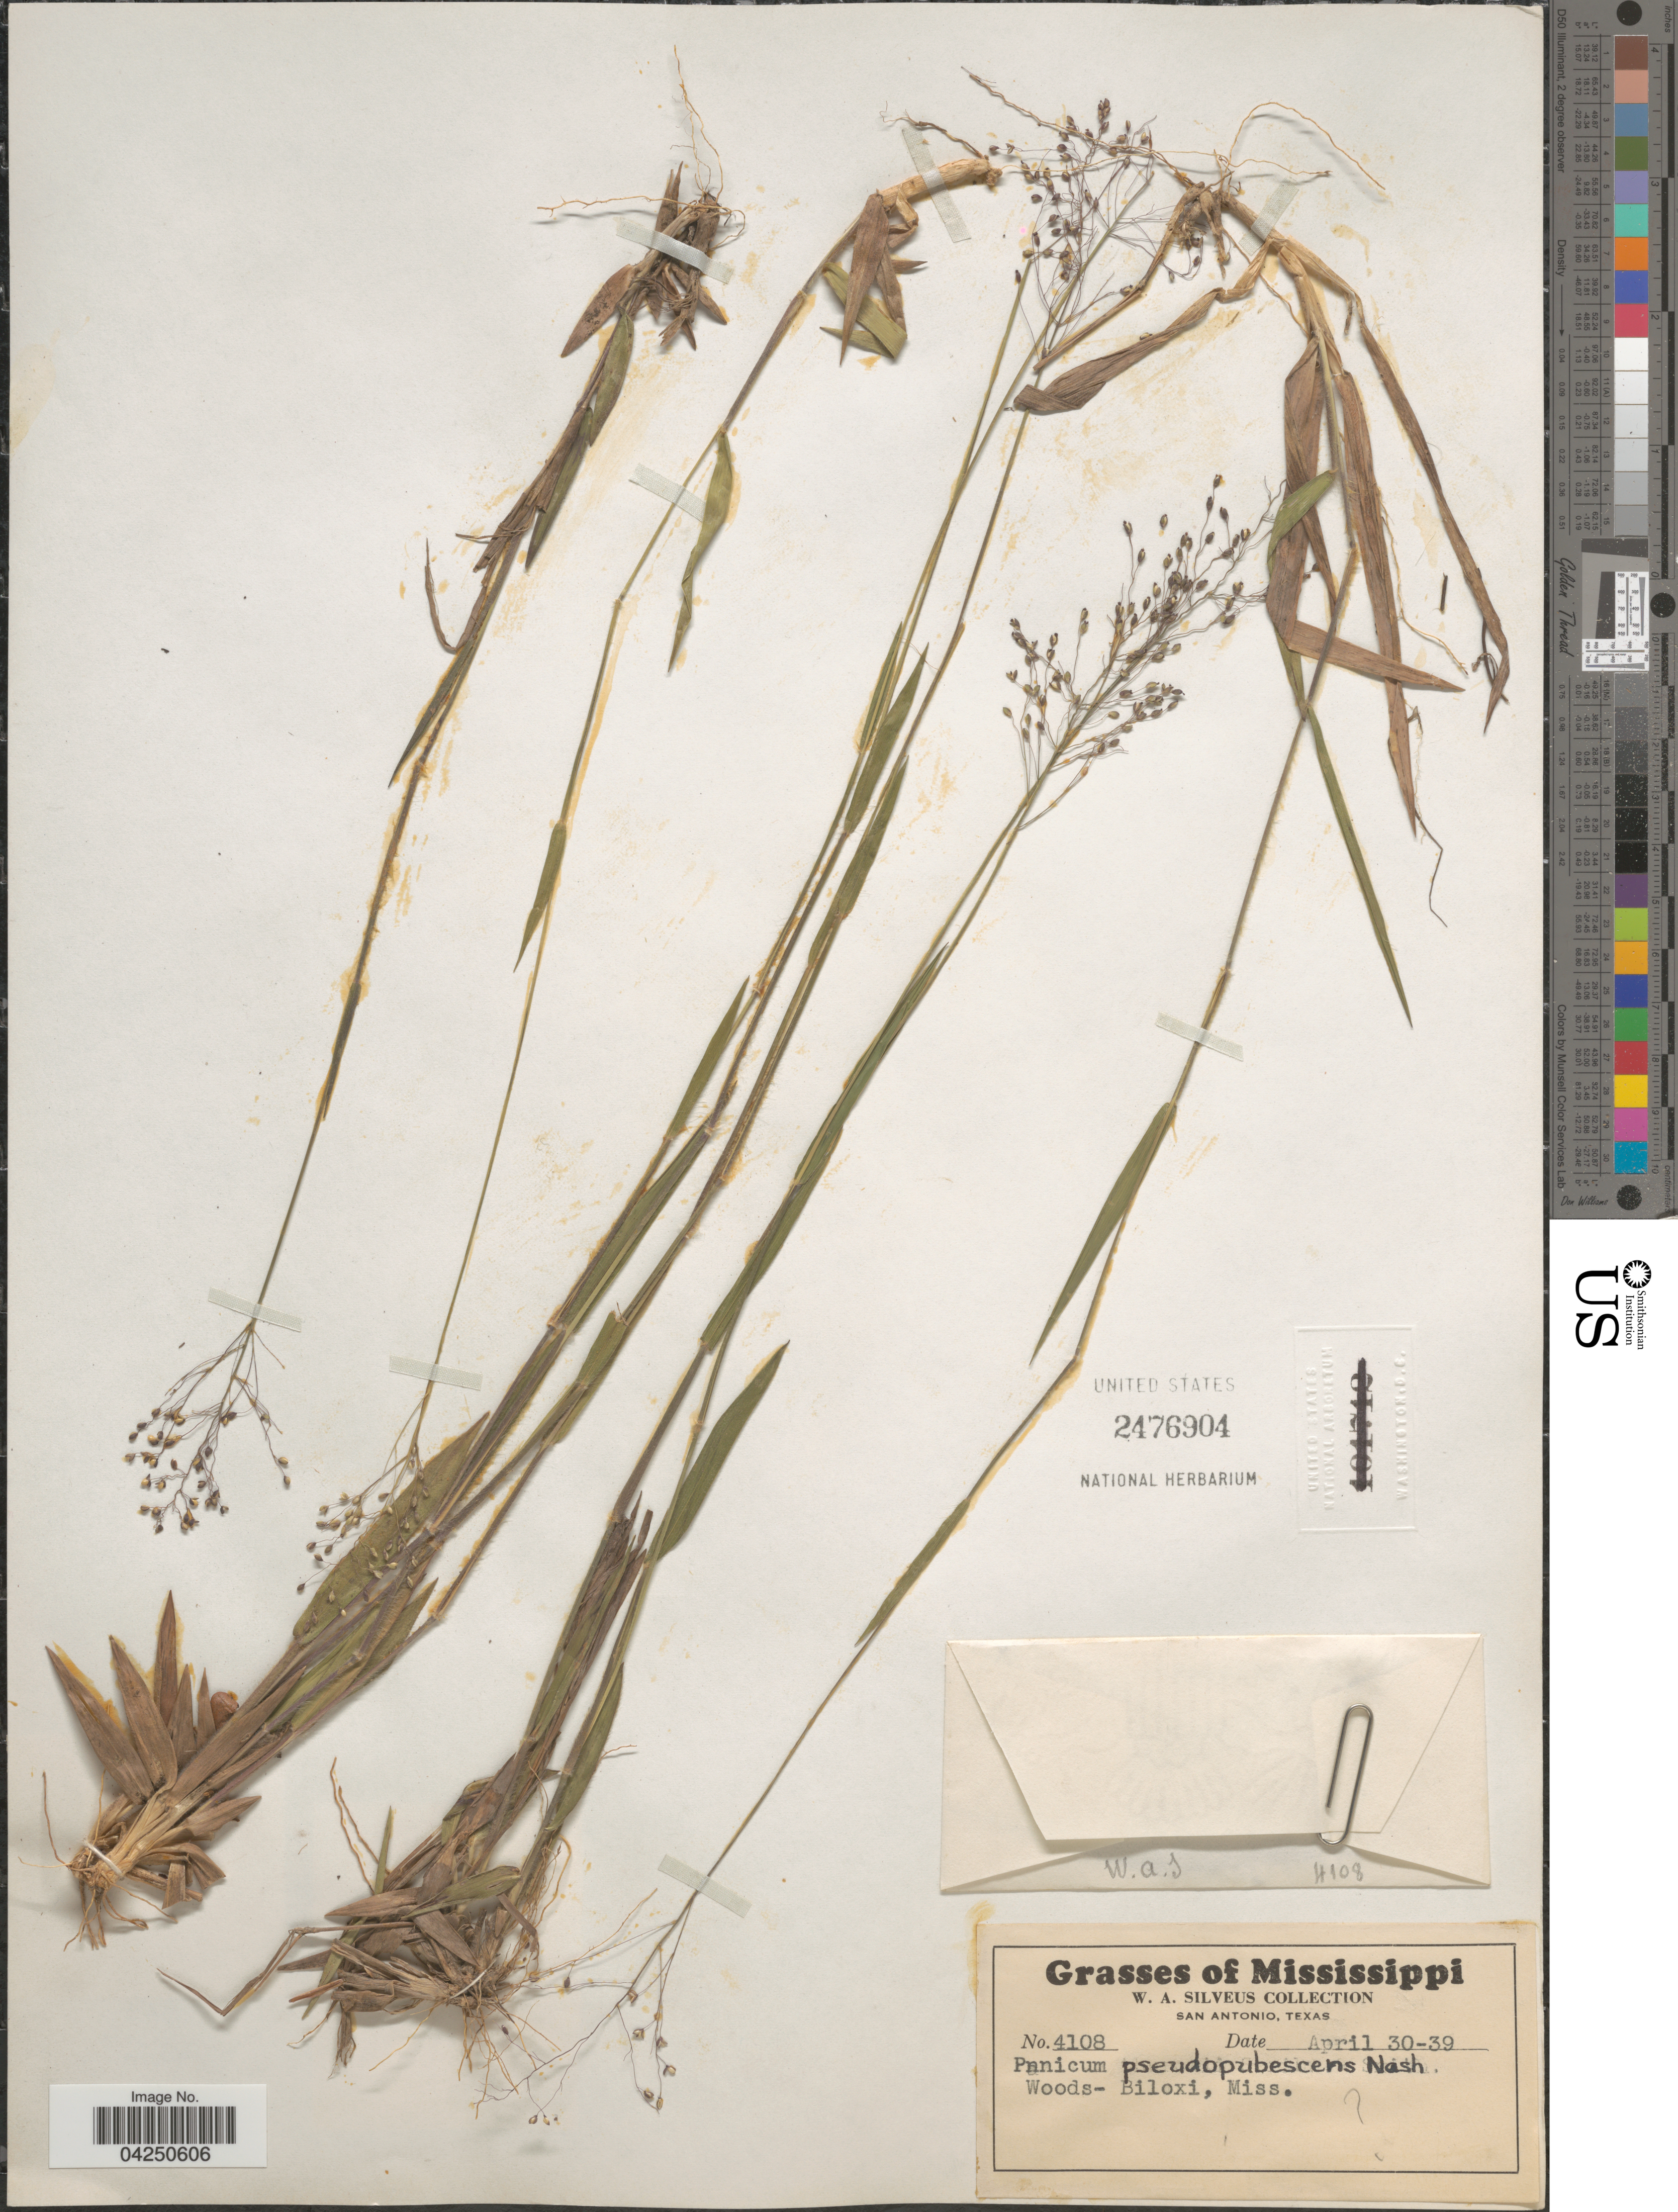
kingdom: Plantae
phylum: Tracheophyta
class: Liliopsida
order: Poales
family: Poaceae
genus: Dichanthelium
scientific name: Dichanthelium acuminatum var. acuminatum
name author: (Sw.) Gould & C.A. Clark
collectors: W. Silveus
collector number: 4108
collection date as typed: Transcribed d/m/y: 30/4/39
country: United States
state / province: Mississippi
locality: Woods-Biloxi.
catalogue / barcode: US 2476904